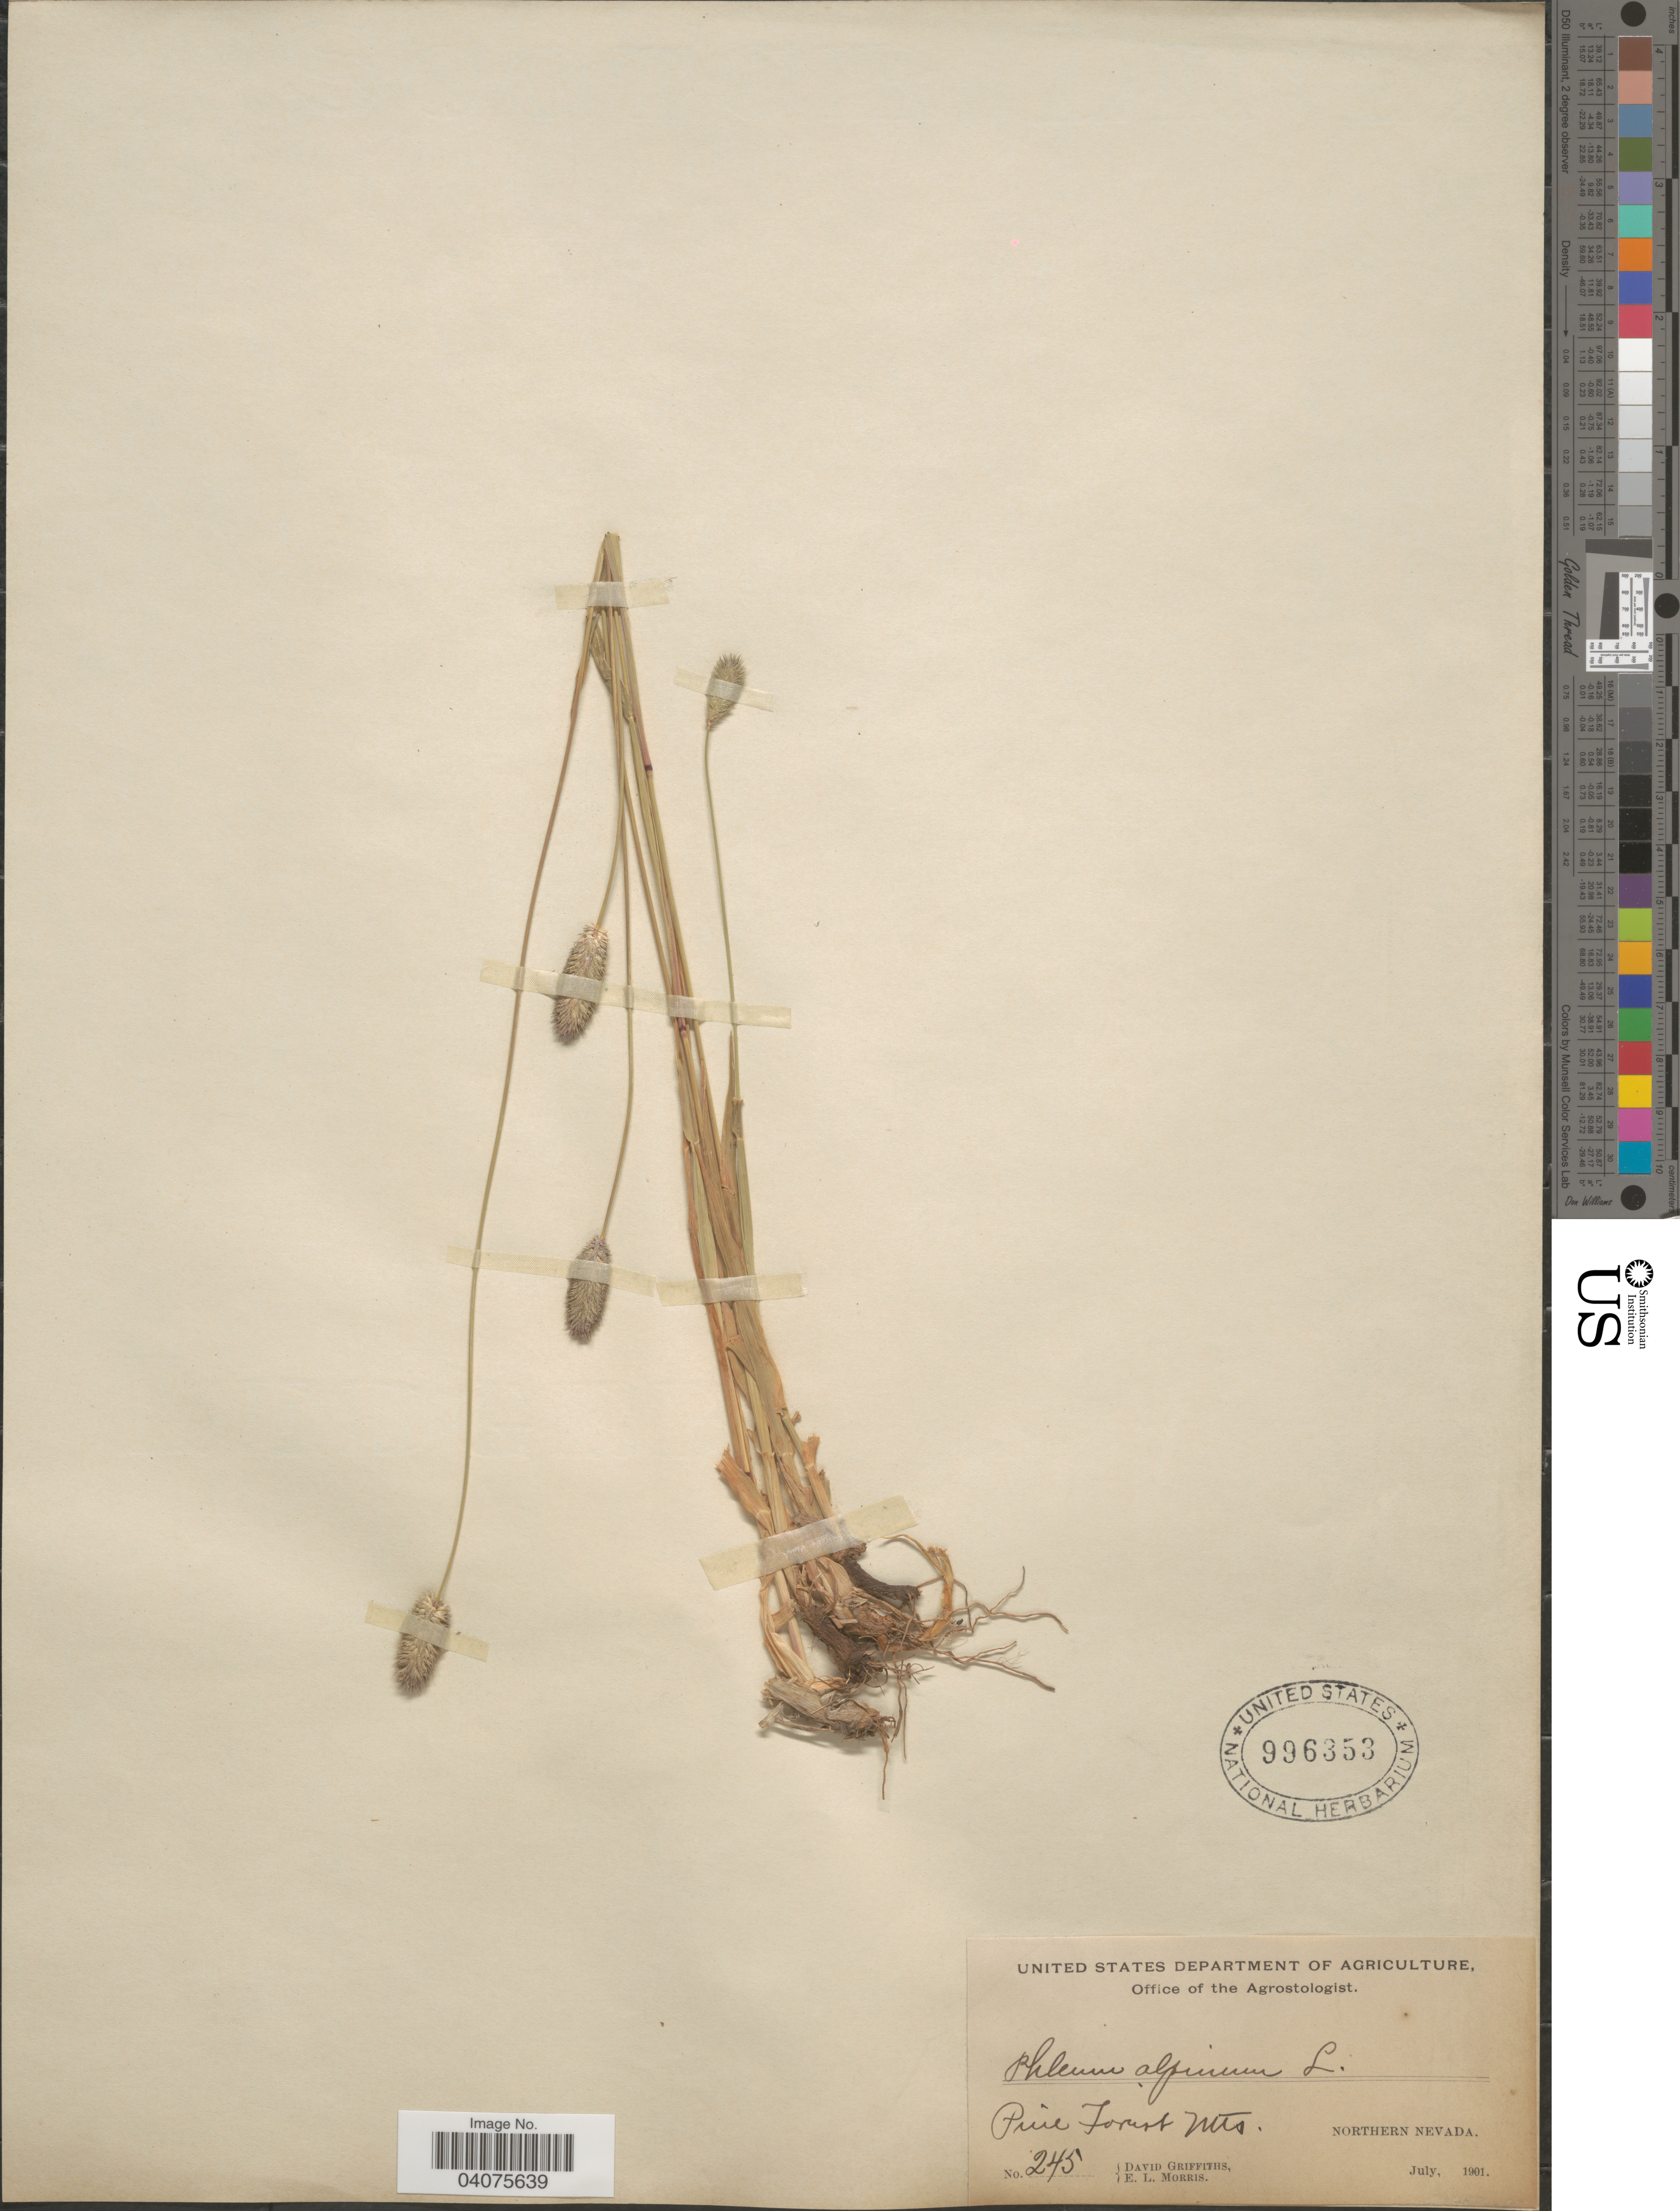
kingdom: Plantae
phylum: Tracheophyta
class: Liliopsida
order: Poales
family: Poaceae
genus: Phleum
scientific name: Phleum alpinum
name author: L.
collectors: D. Griffiths & E. Morris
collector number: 245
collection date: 1901-07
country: United States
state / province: Nevada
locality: Pine Forest Mts. Northern Nevada.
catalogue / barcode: US 996353